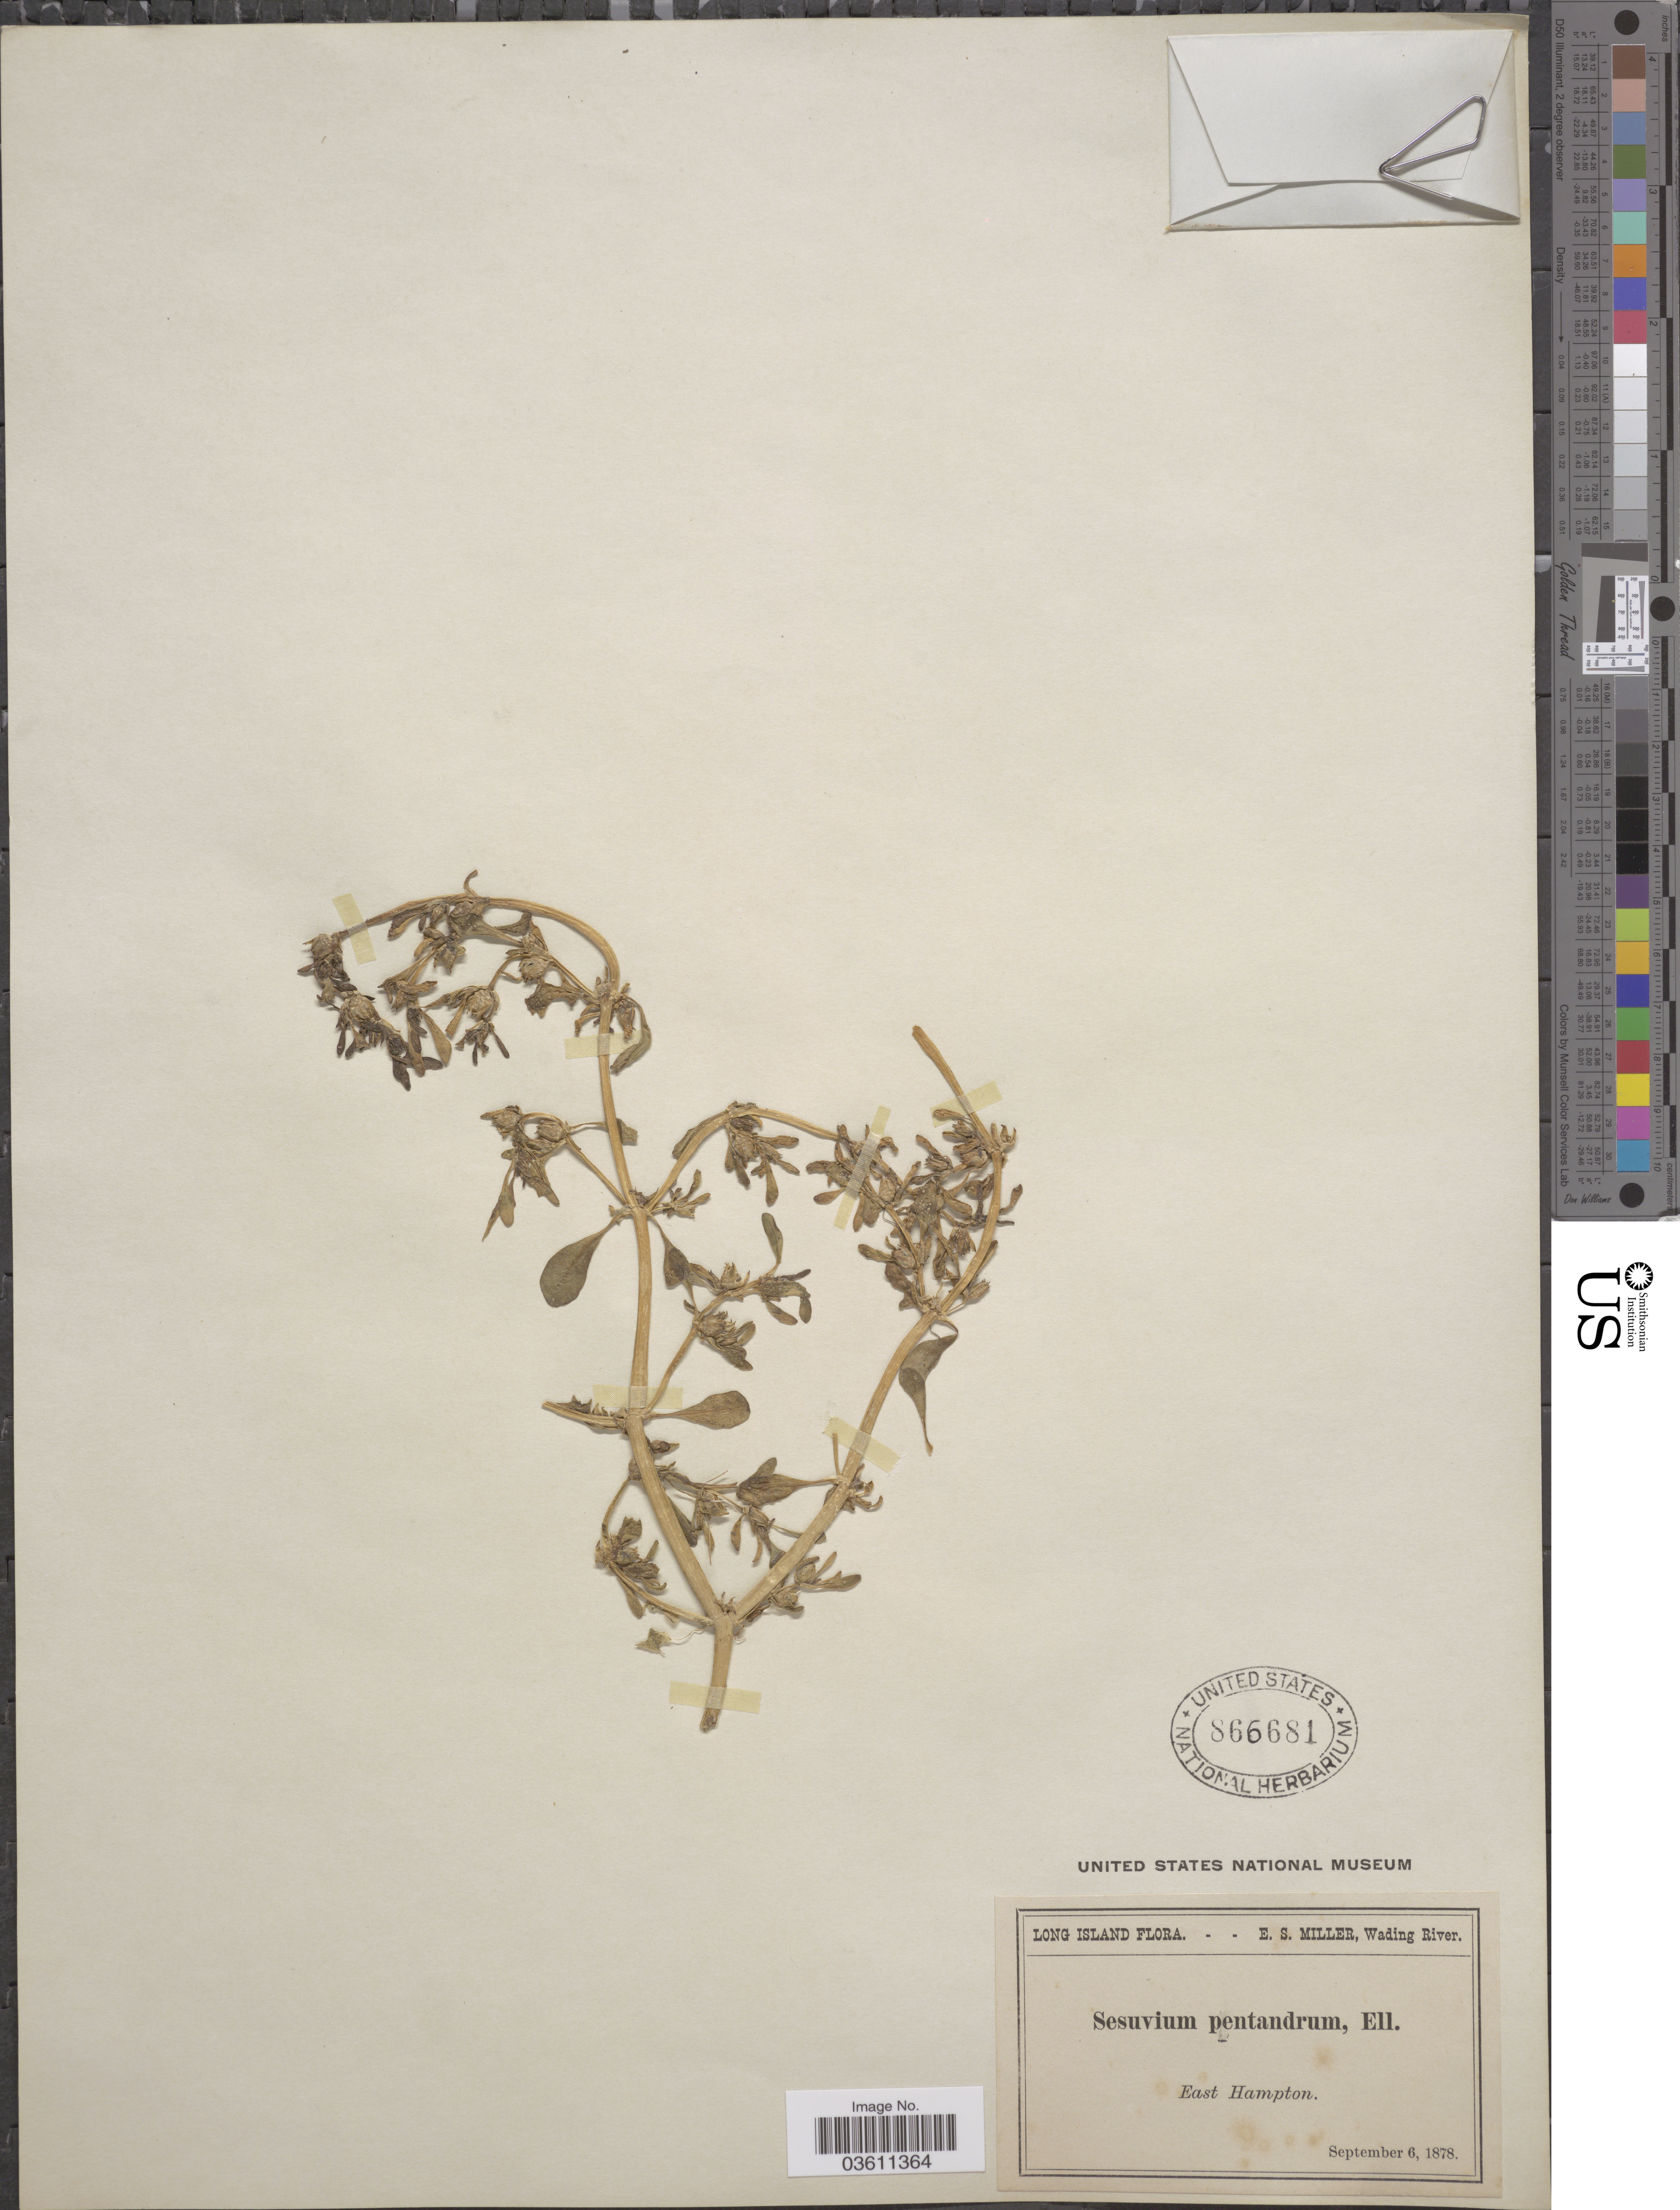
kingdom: Plantae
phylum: Tracheophyta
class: Magnoliopsida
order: Caryophyllales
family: Aizoaceae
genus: Sesuvium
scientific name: Sesuvium maritimum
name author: (Walter) Britton, Stearns & Poggenb.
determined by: Strong, Mark T., (BOT), Smithsonian Institution - National Museum of Natural History (UNITED STATES)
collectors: E. S. Miller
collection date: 1878-09-06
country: United States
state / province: New York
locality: Long Island. East Hampton.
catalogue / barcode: US 866681